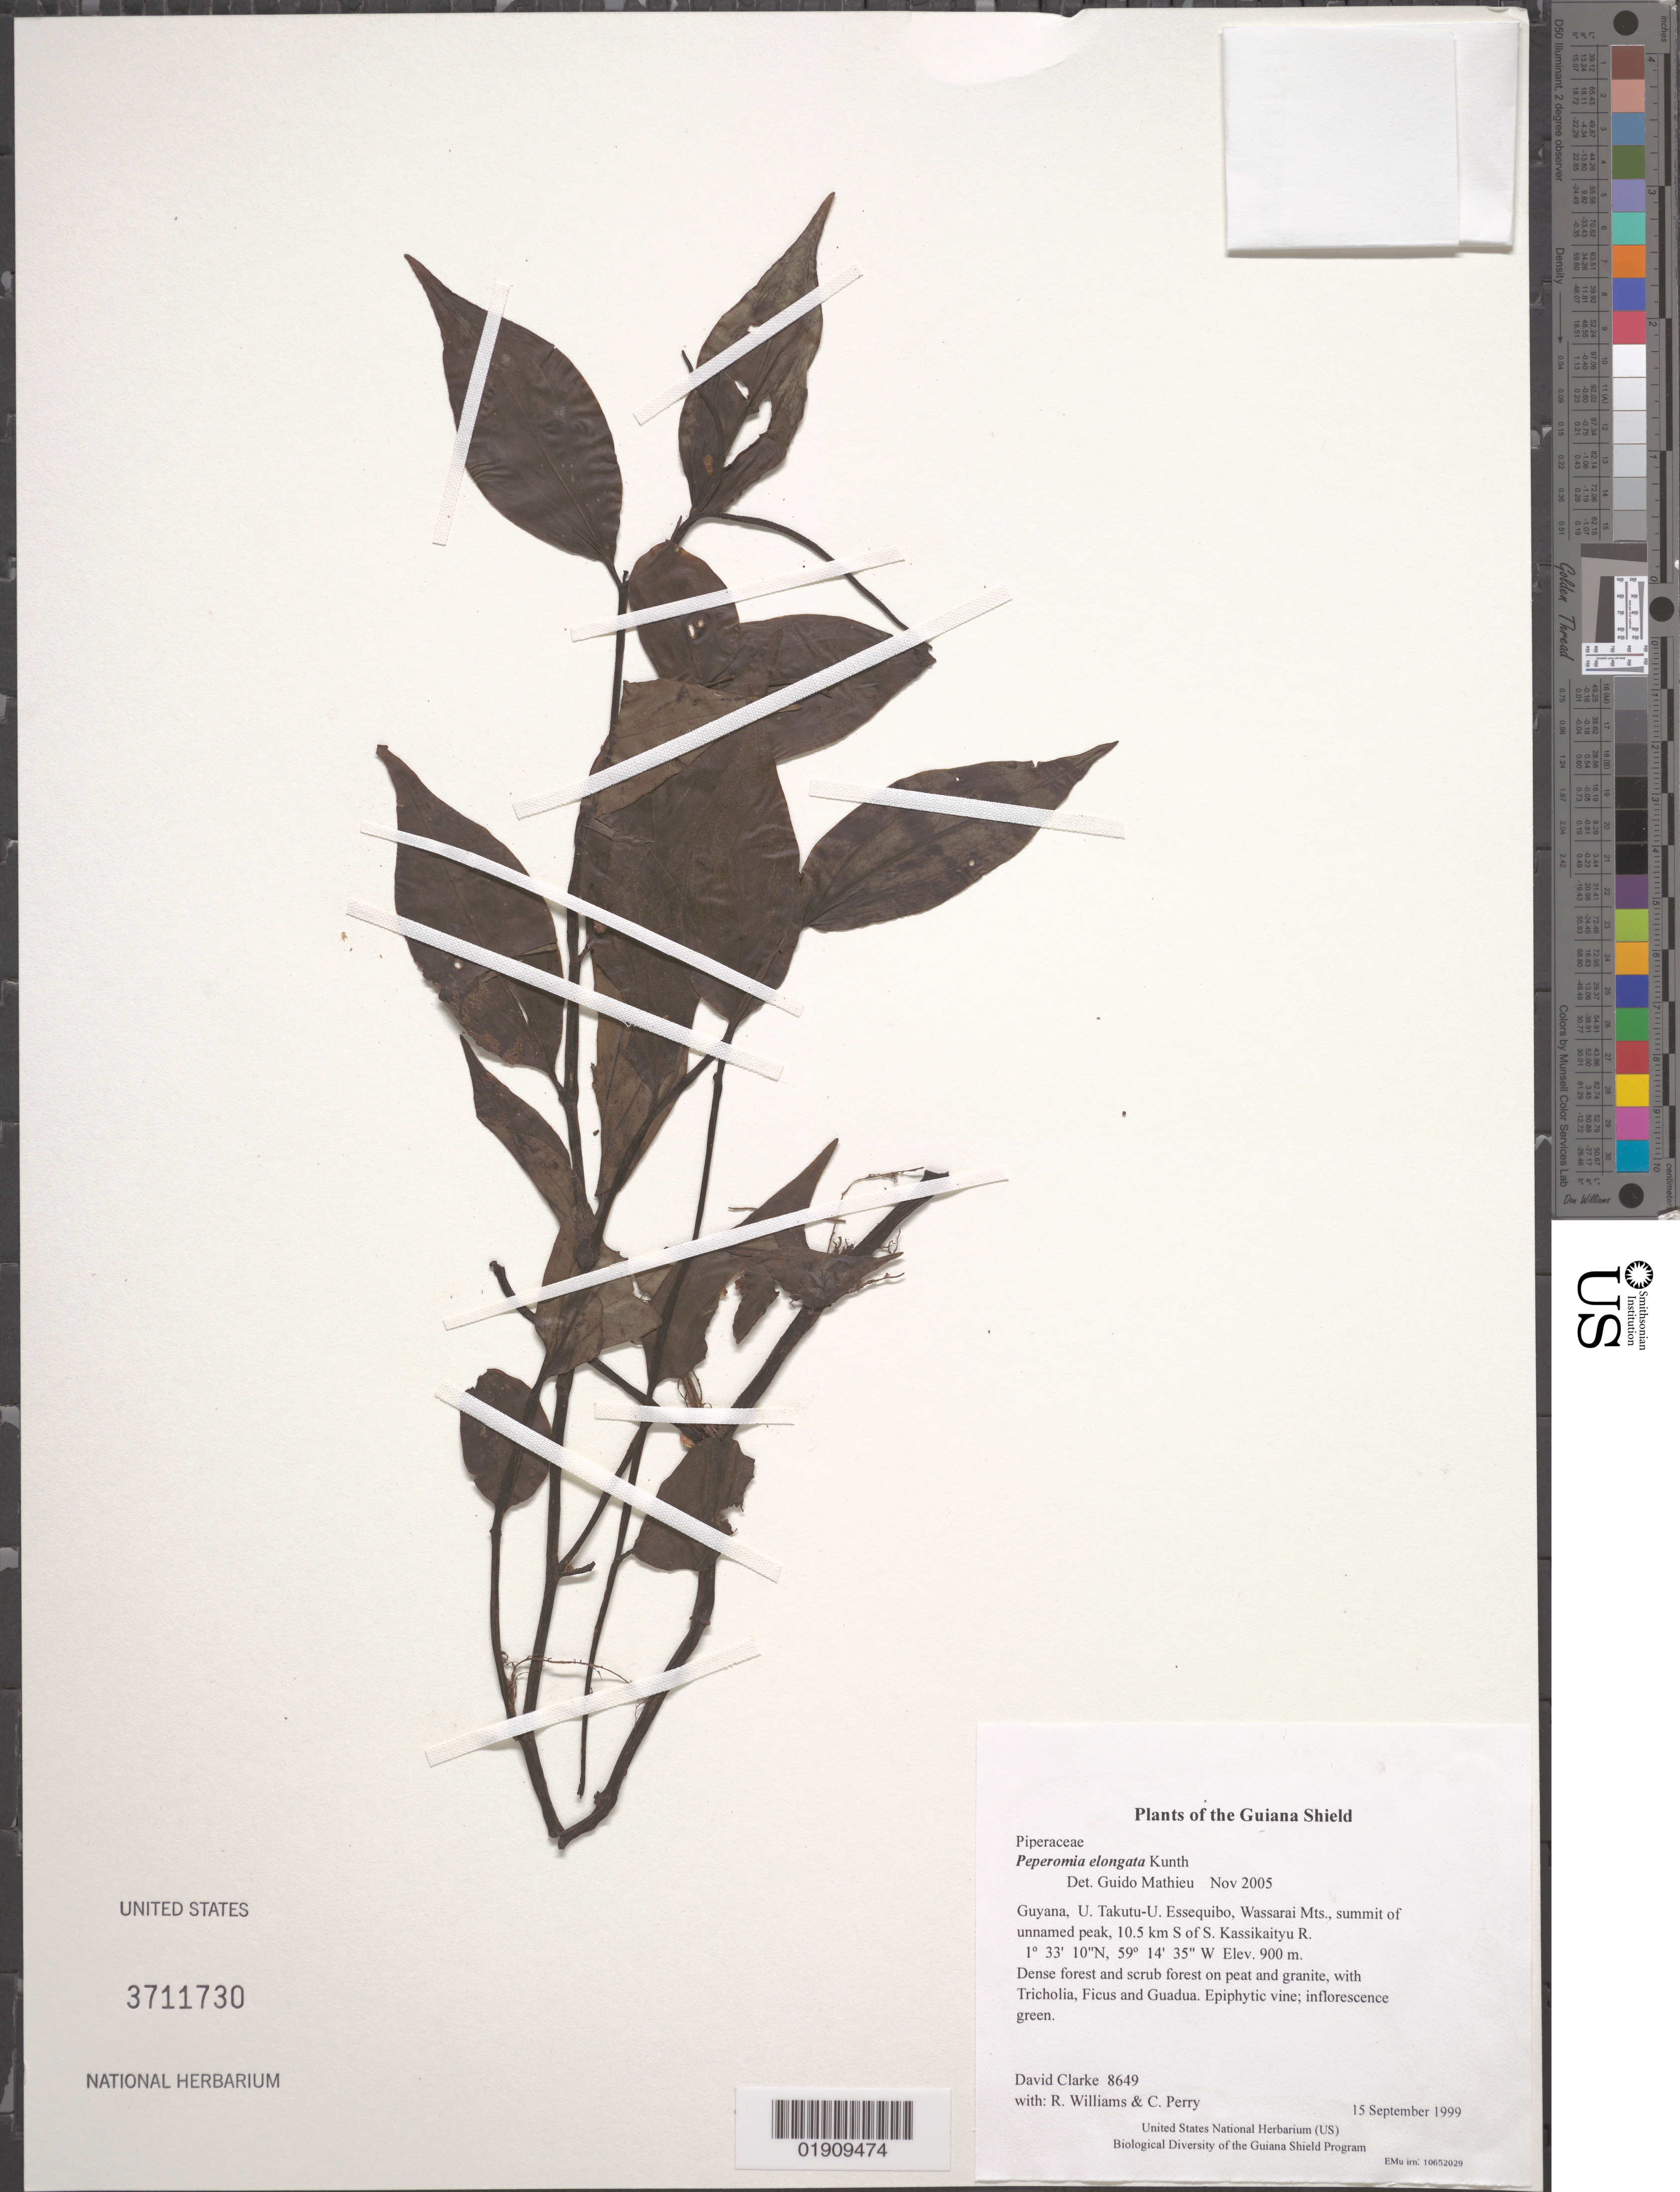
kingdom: Plantae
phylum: Tracheophyta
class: Magnoliopsida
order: Piperales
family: Piperaceae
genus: Peperomia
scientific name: Peperomia elongata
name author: Kunth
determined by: Mathieu, Guido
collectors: H. D. Clarke, R. Williams & C. Perry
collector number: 8649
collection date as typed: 15 September 1999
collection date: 1999-09-15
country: Guyana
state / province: U. Takutu-U. Essequibo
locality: Wassarai Mts., summit of unnamed peak, 10.5 km S of S. Kassikaityu R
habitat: Dense forest and scrub forest on peat and granite, with Tricholia, Ficus and Guadua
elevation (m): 900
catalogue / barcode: US 3711730